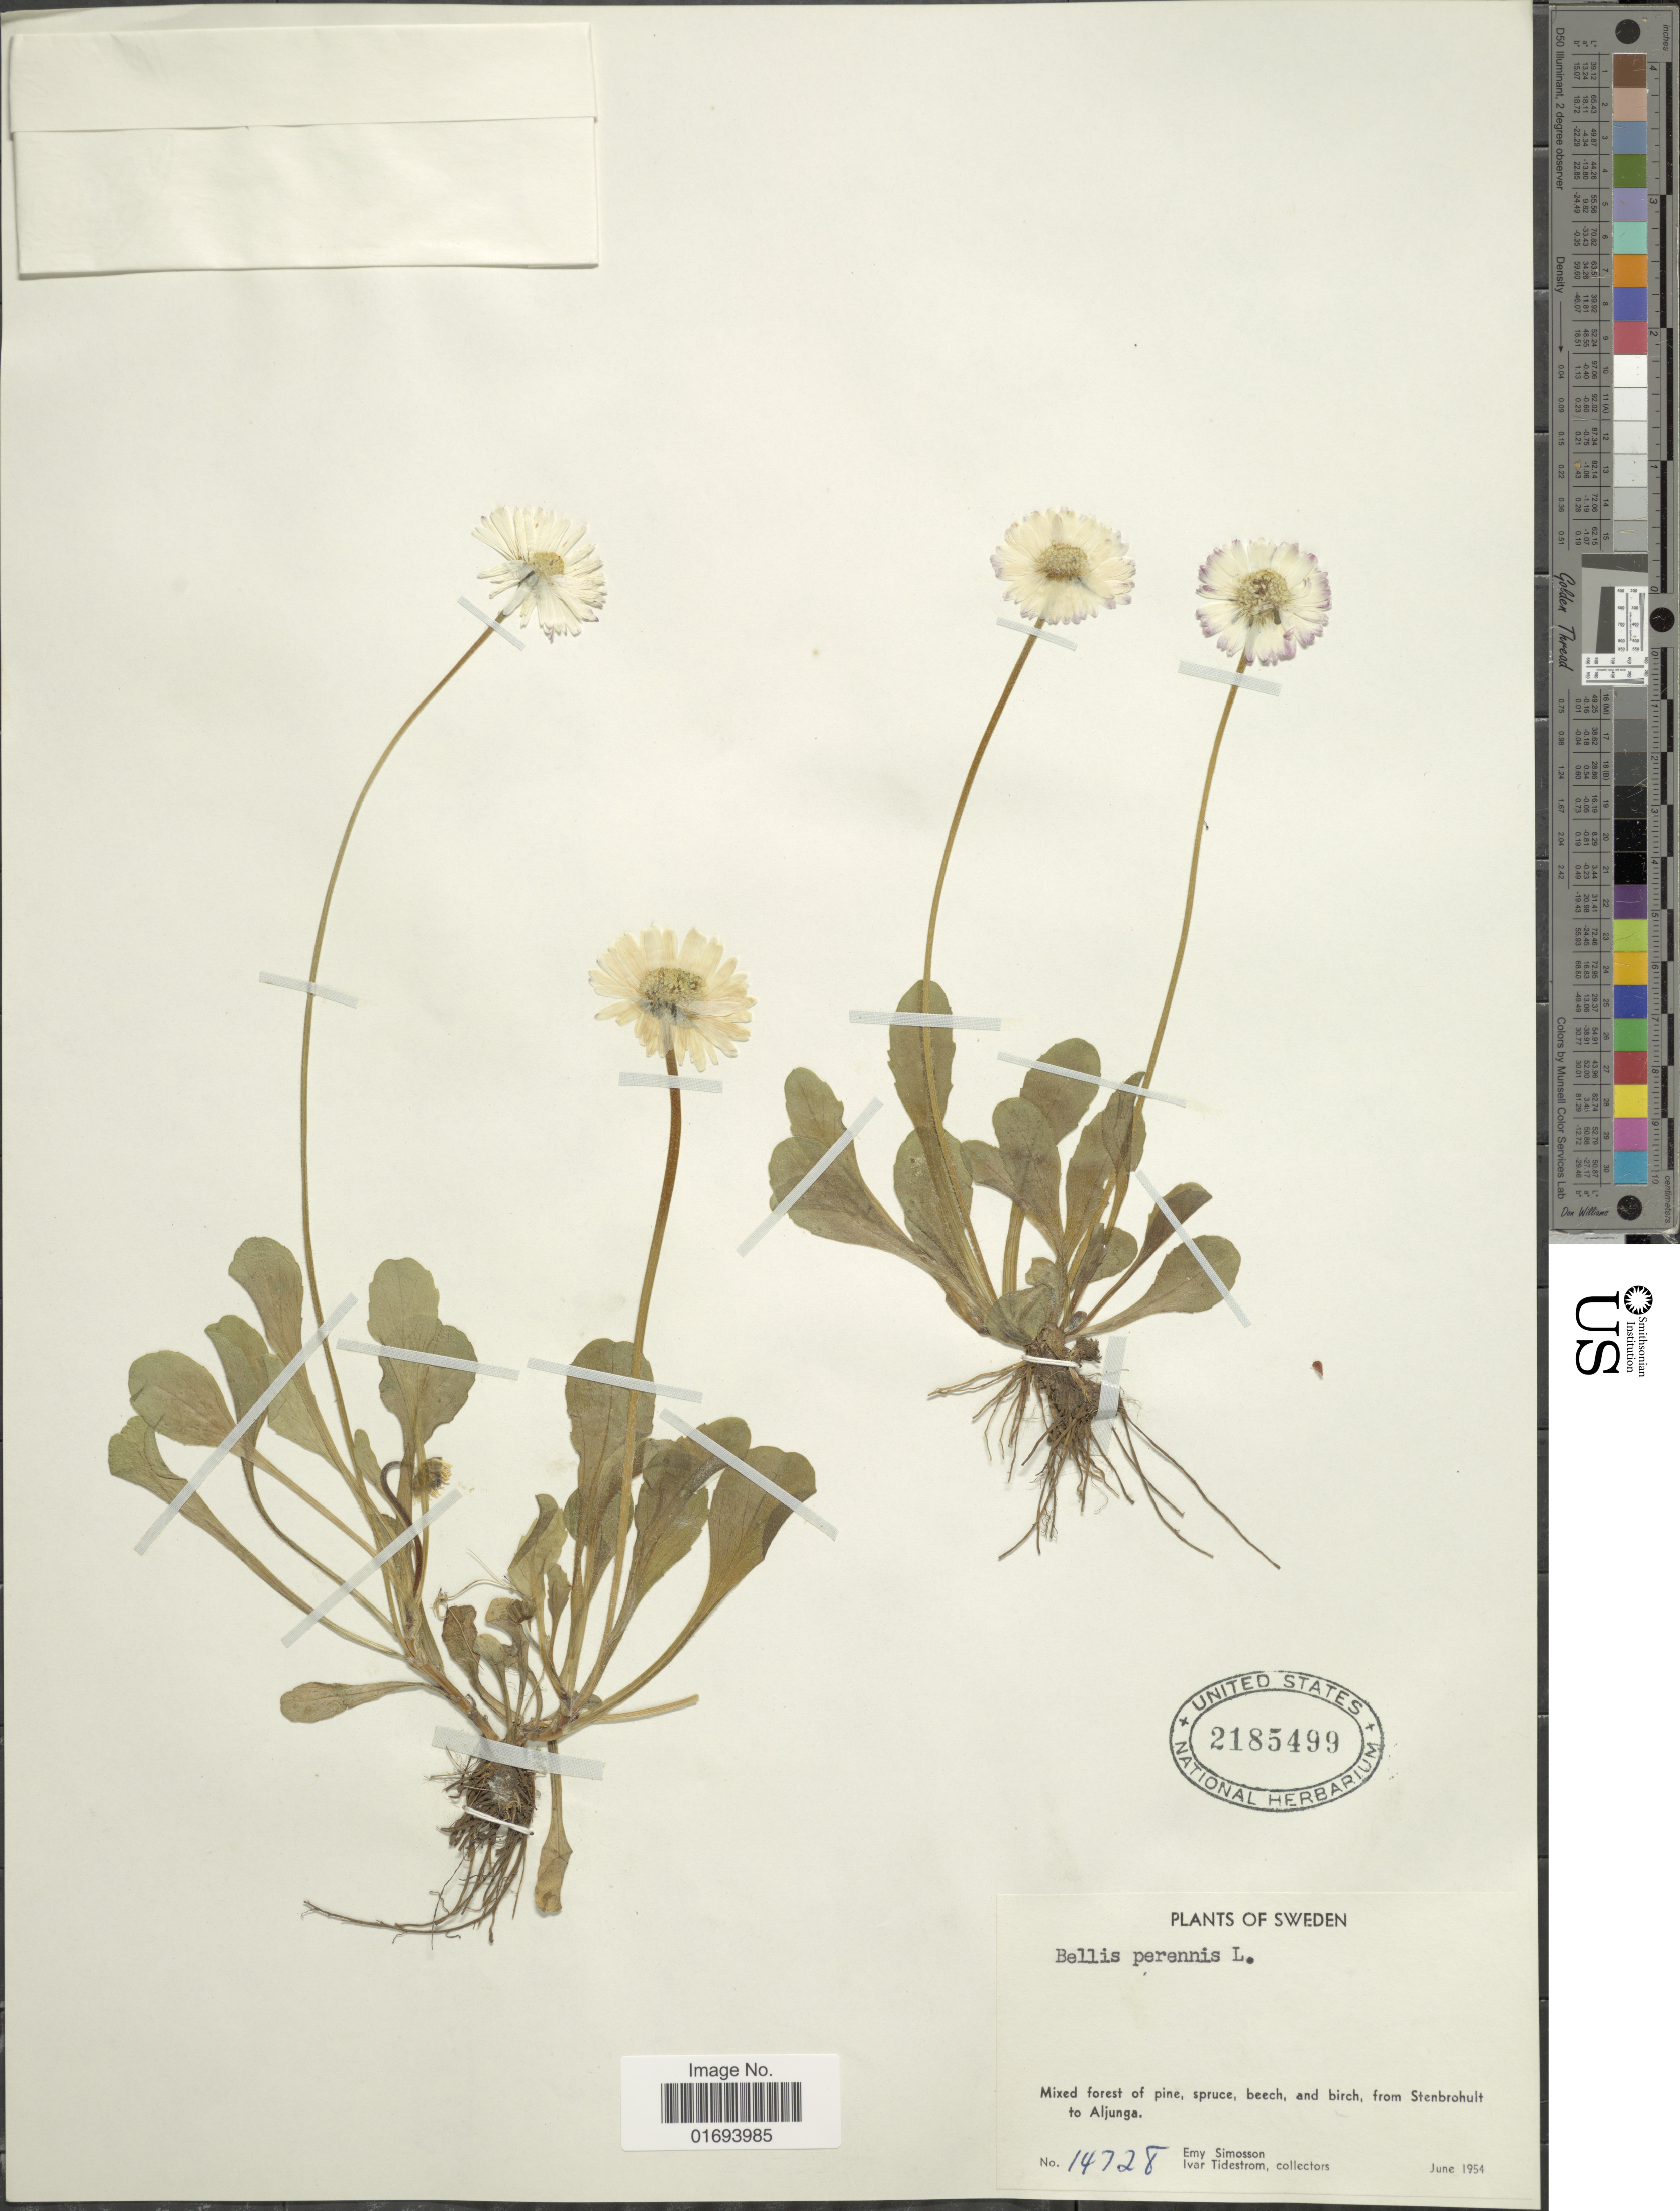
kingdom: Plantae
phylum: Tracheophyta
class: Magnoliopsida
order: Asterales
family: Asteraceae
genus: Bellis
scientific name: Bellis perennis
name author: L.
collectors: E. Simosson & I. F. Tidestrom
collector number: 14728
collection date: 1954-06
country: Sweden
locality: Sweden. Mixed forest of pine, spruce, beech, and birch, from Stenbrohult to Aljunga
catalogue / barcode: US 2185499